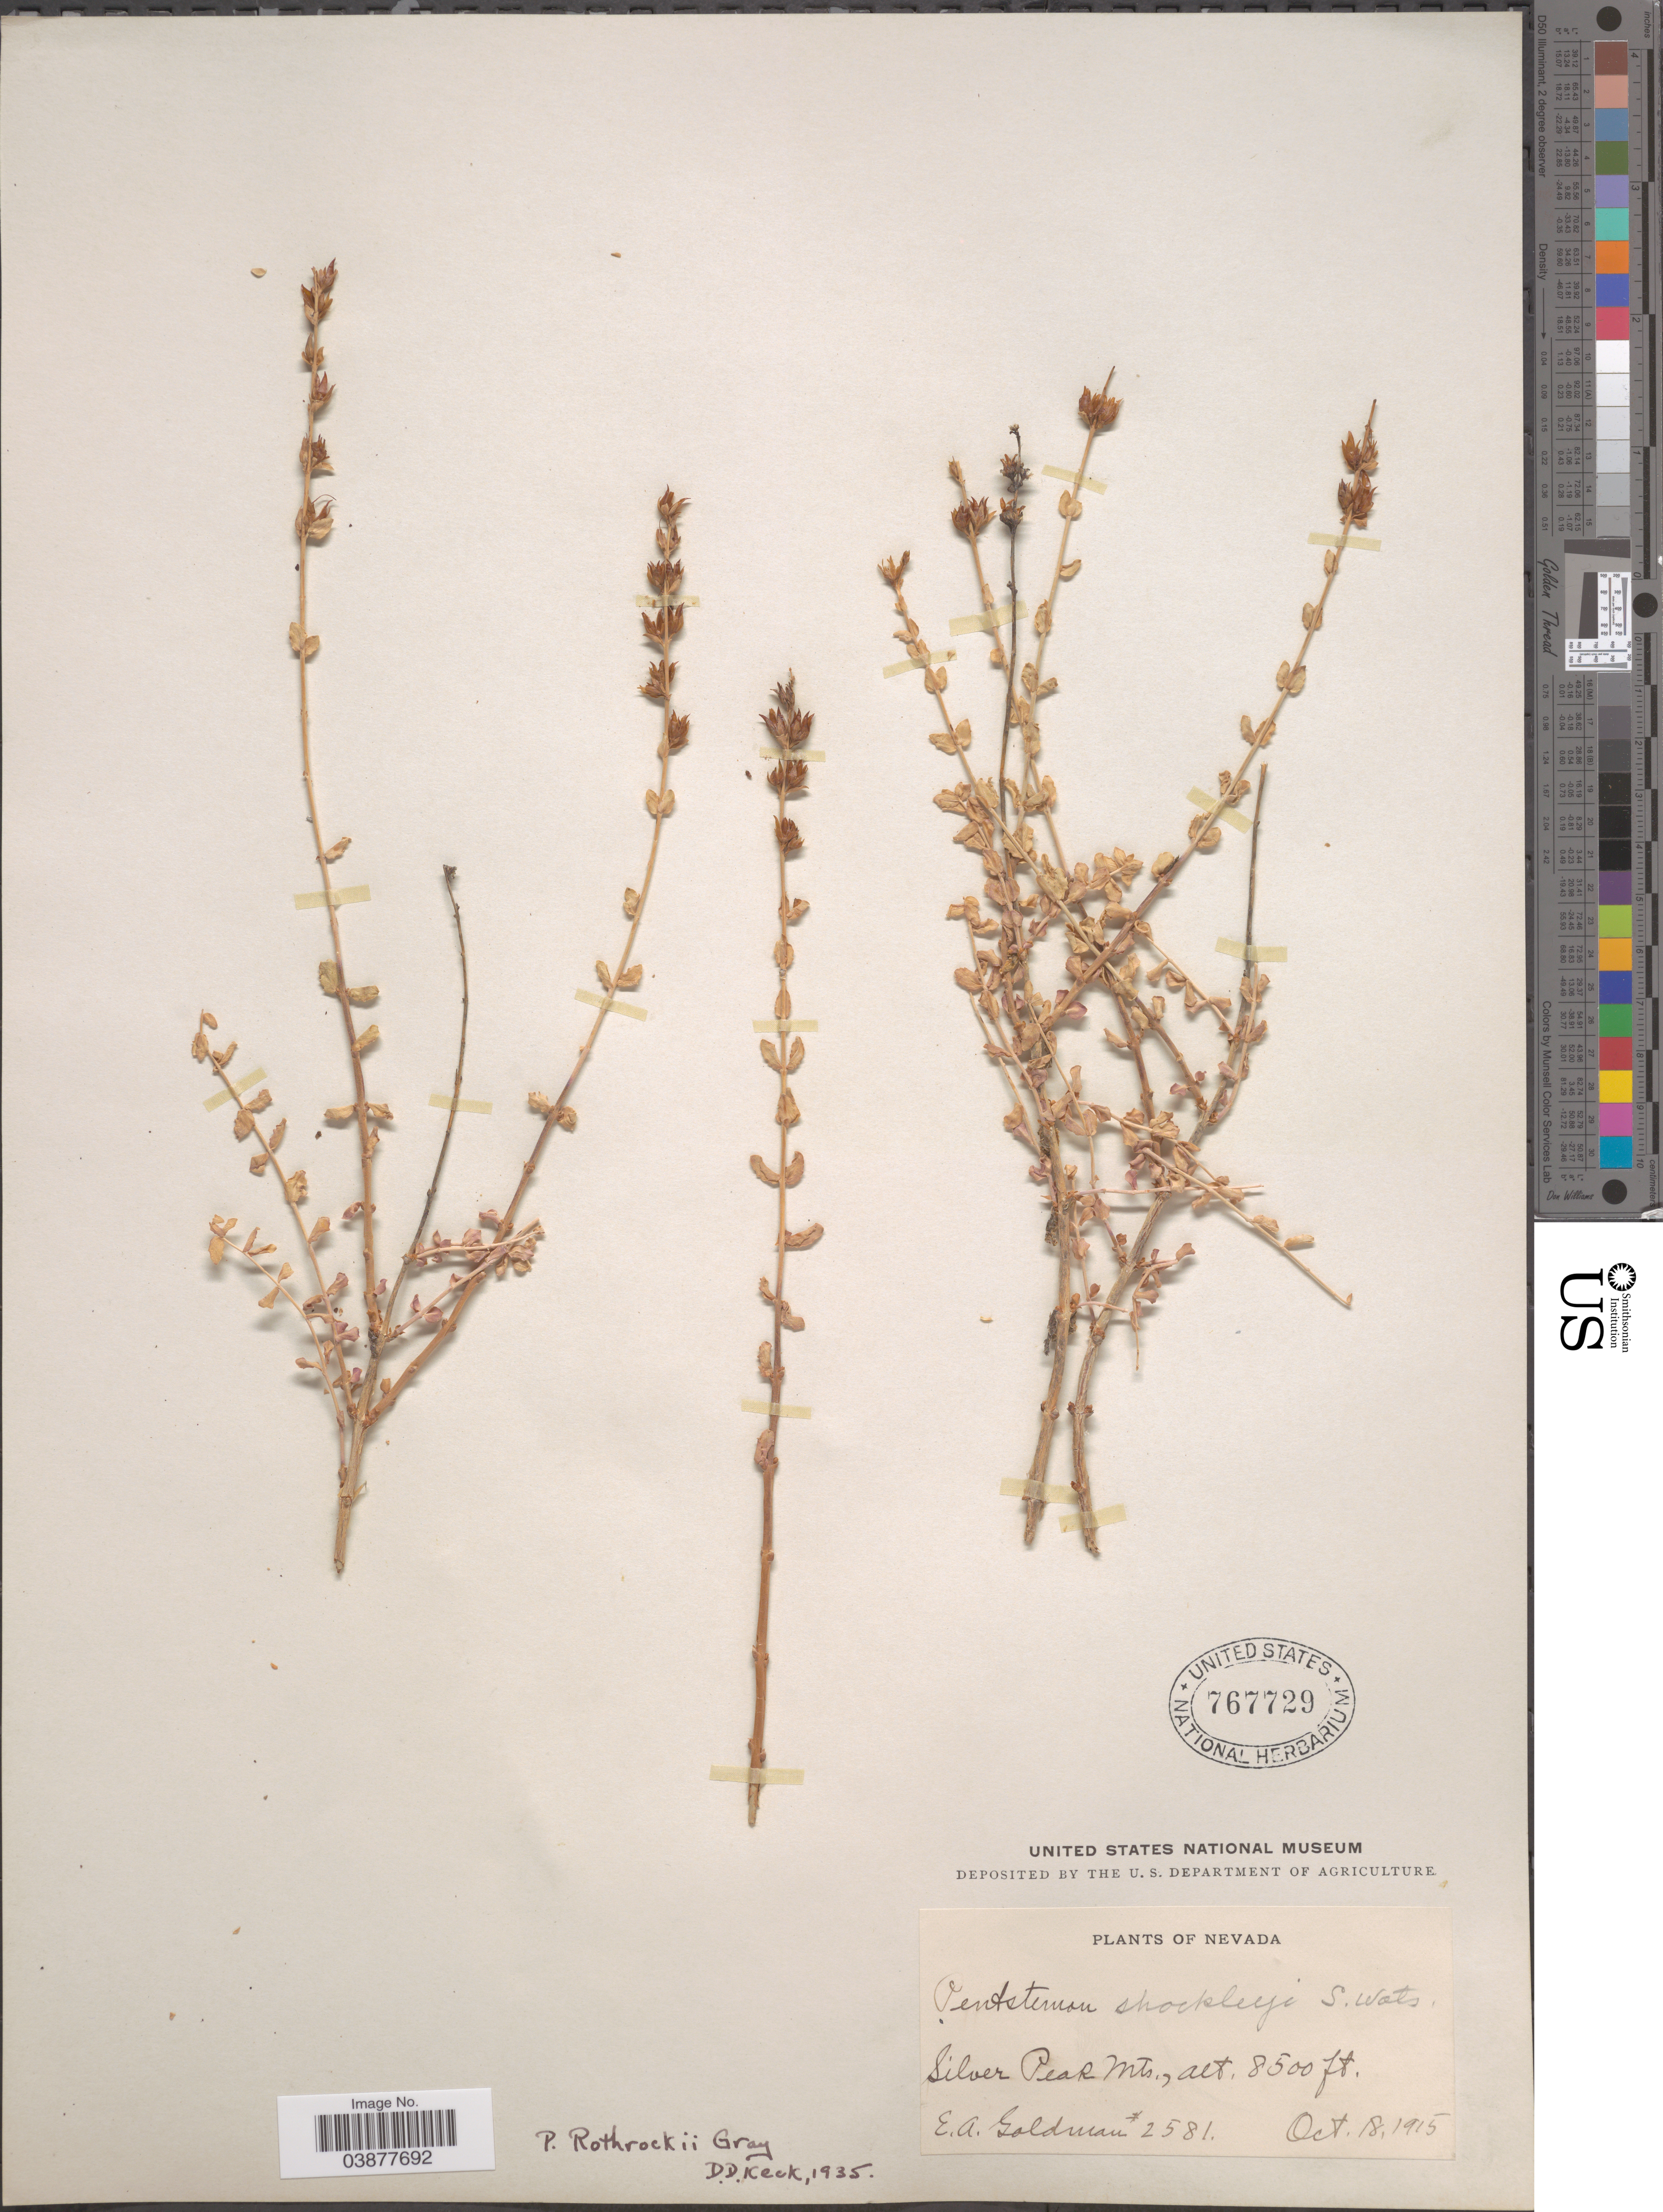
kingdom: Plantae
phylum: Tracheophyta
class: Magnoliopsida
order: Lamiales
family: Plantaginaceae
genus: Penstemon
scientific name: Penstemon rothrockii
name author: A. Gray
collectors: E. A. Goldman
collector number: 2581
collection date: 1915-10-18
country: United States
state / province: Nevada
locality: Silver Peak Mts.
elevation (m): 2591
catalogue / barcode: US 767729